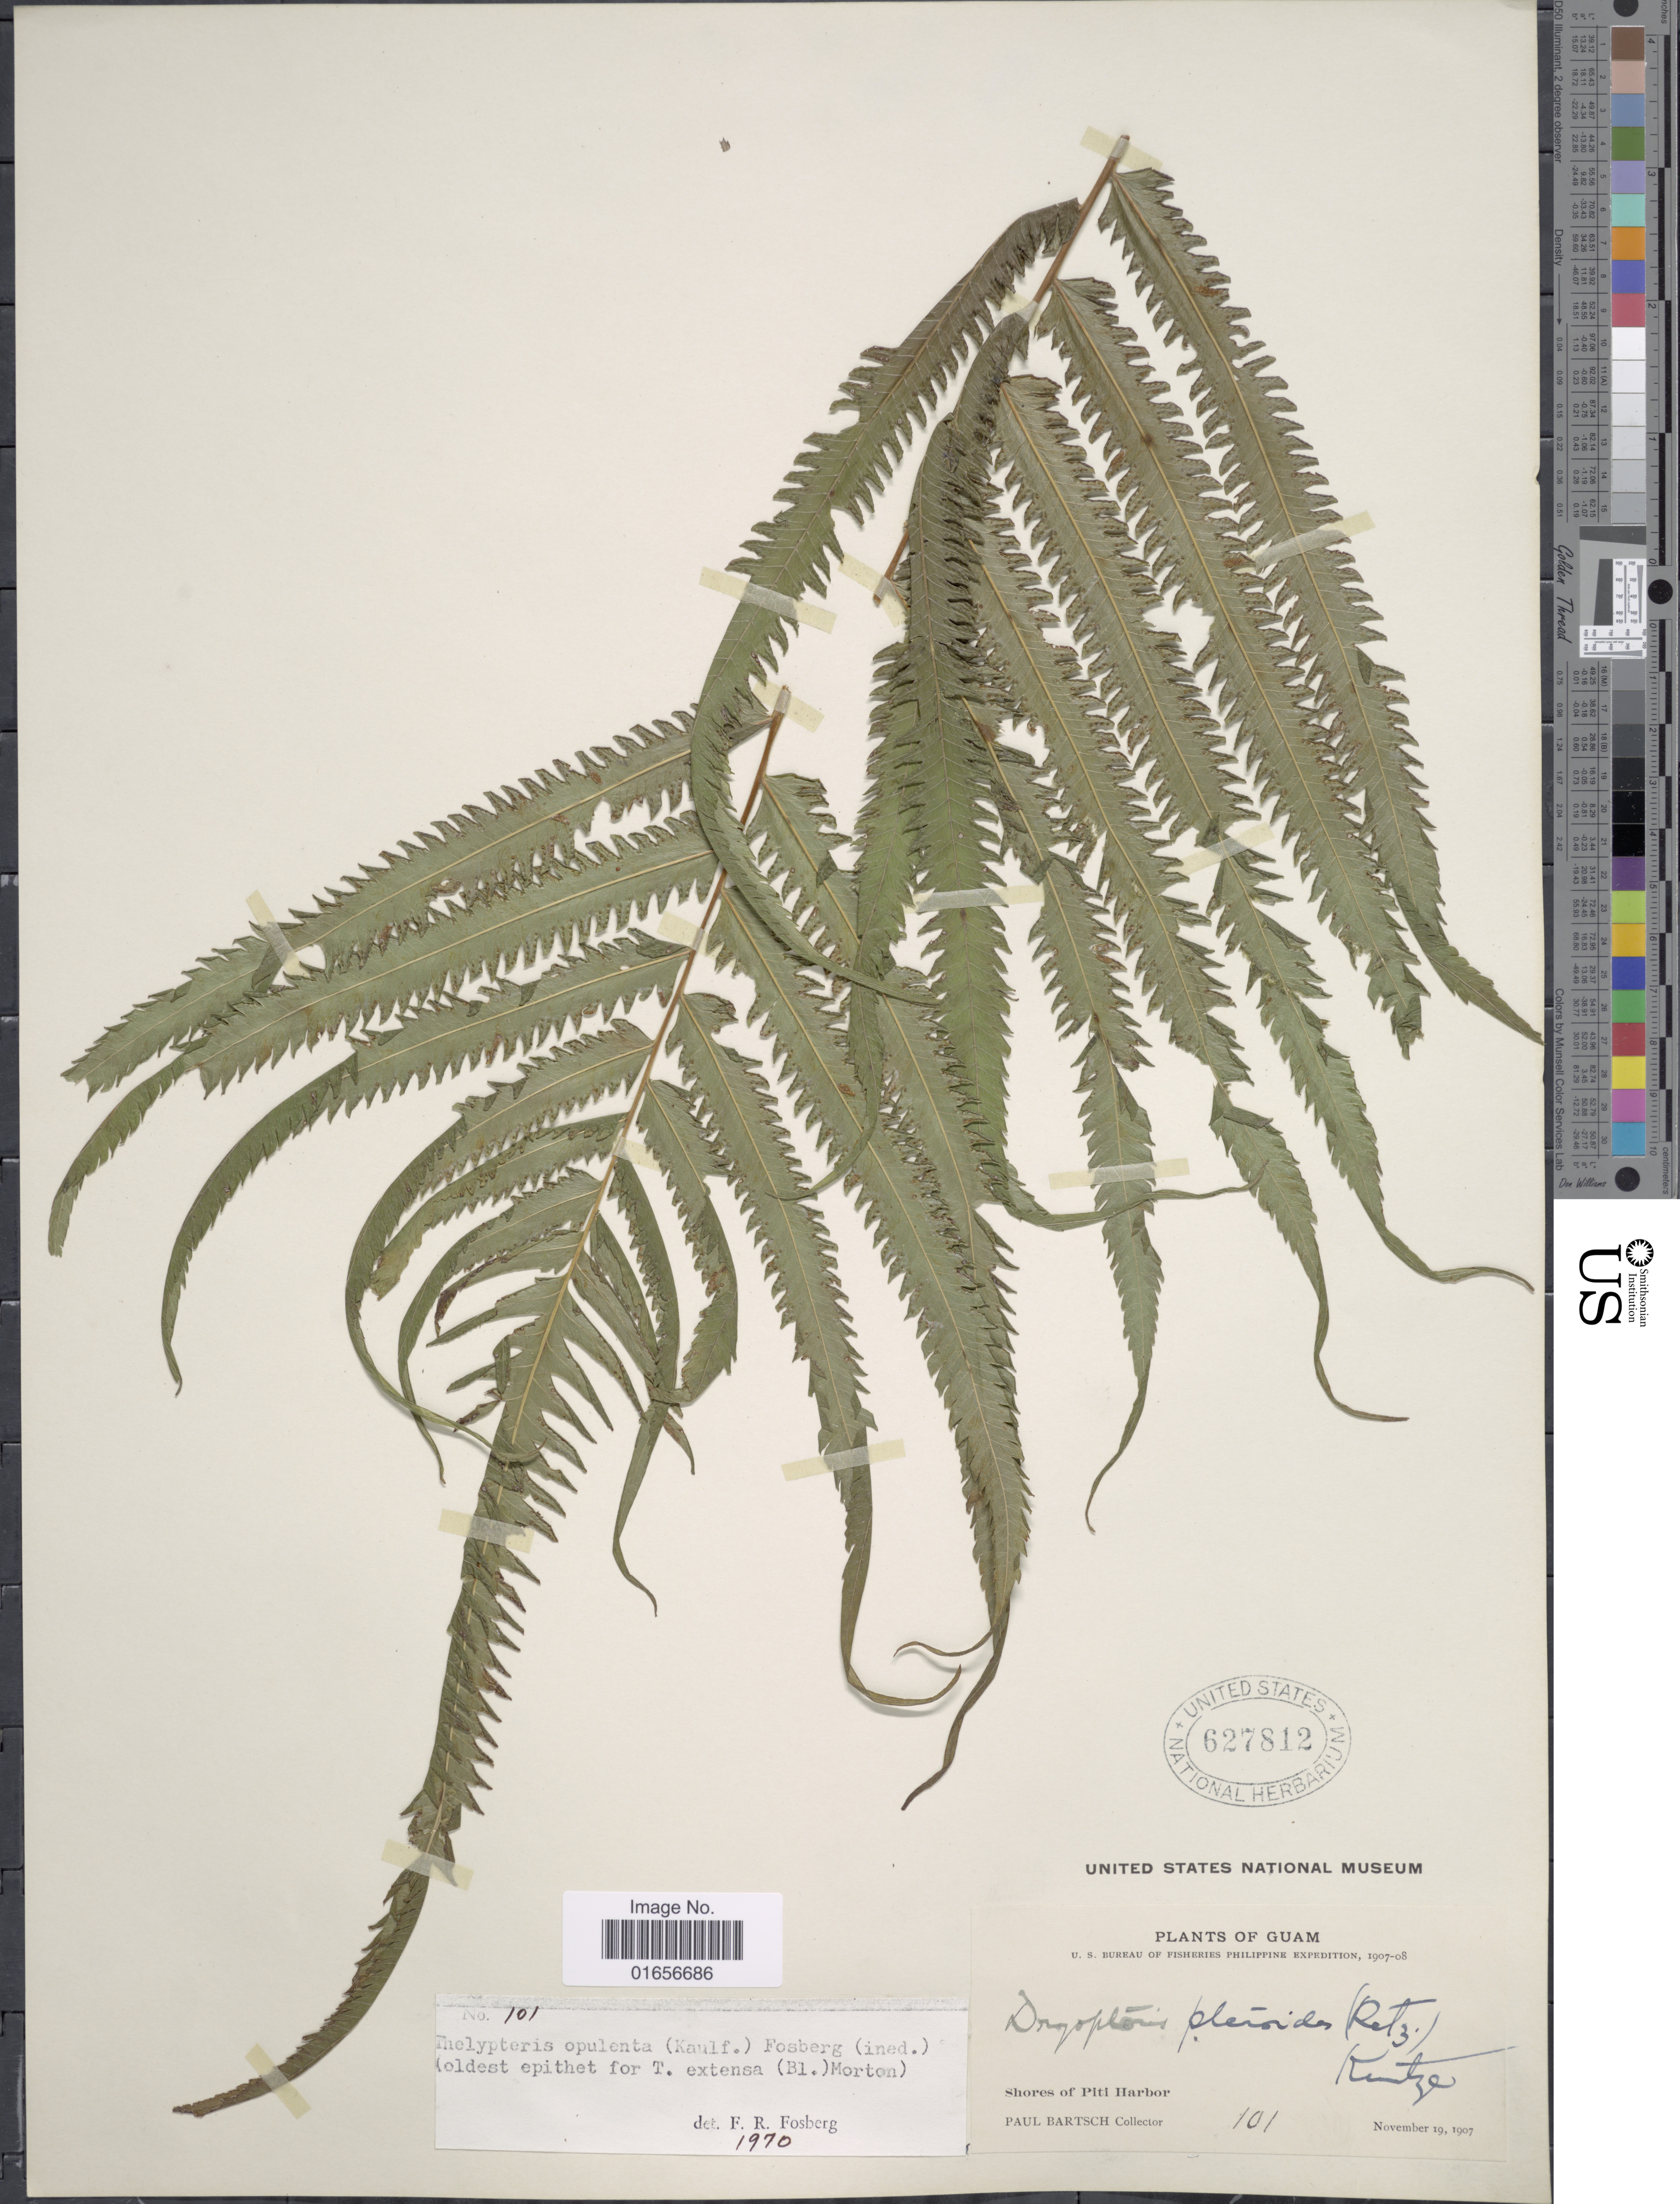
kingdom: Plantae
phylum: Tracheophyta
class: Polypodiopsida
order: Polypodiales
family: Thelypteridaceae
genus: Amphineuron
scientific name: Amphineuron opulentum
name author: (Kaulf.) Holttum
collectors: P. Bartsch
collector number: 101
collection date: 1907-11-19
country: Guam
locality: Guam, Shores of Piti Harbor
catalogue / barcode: US 627812